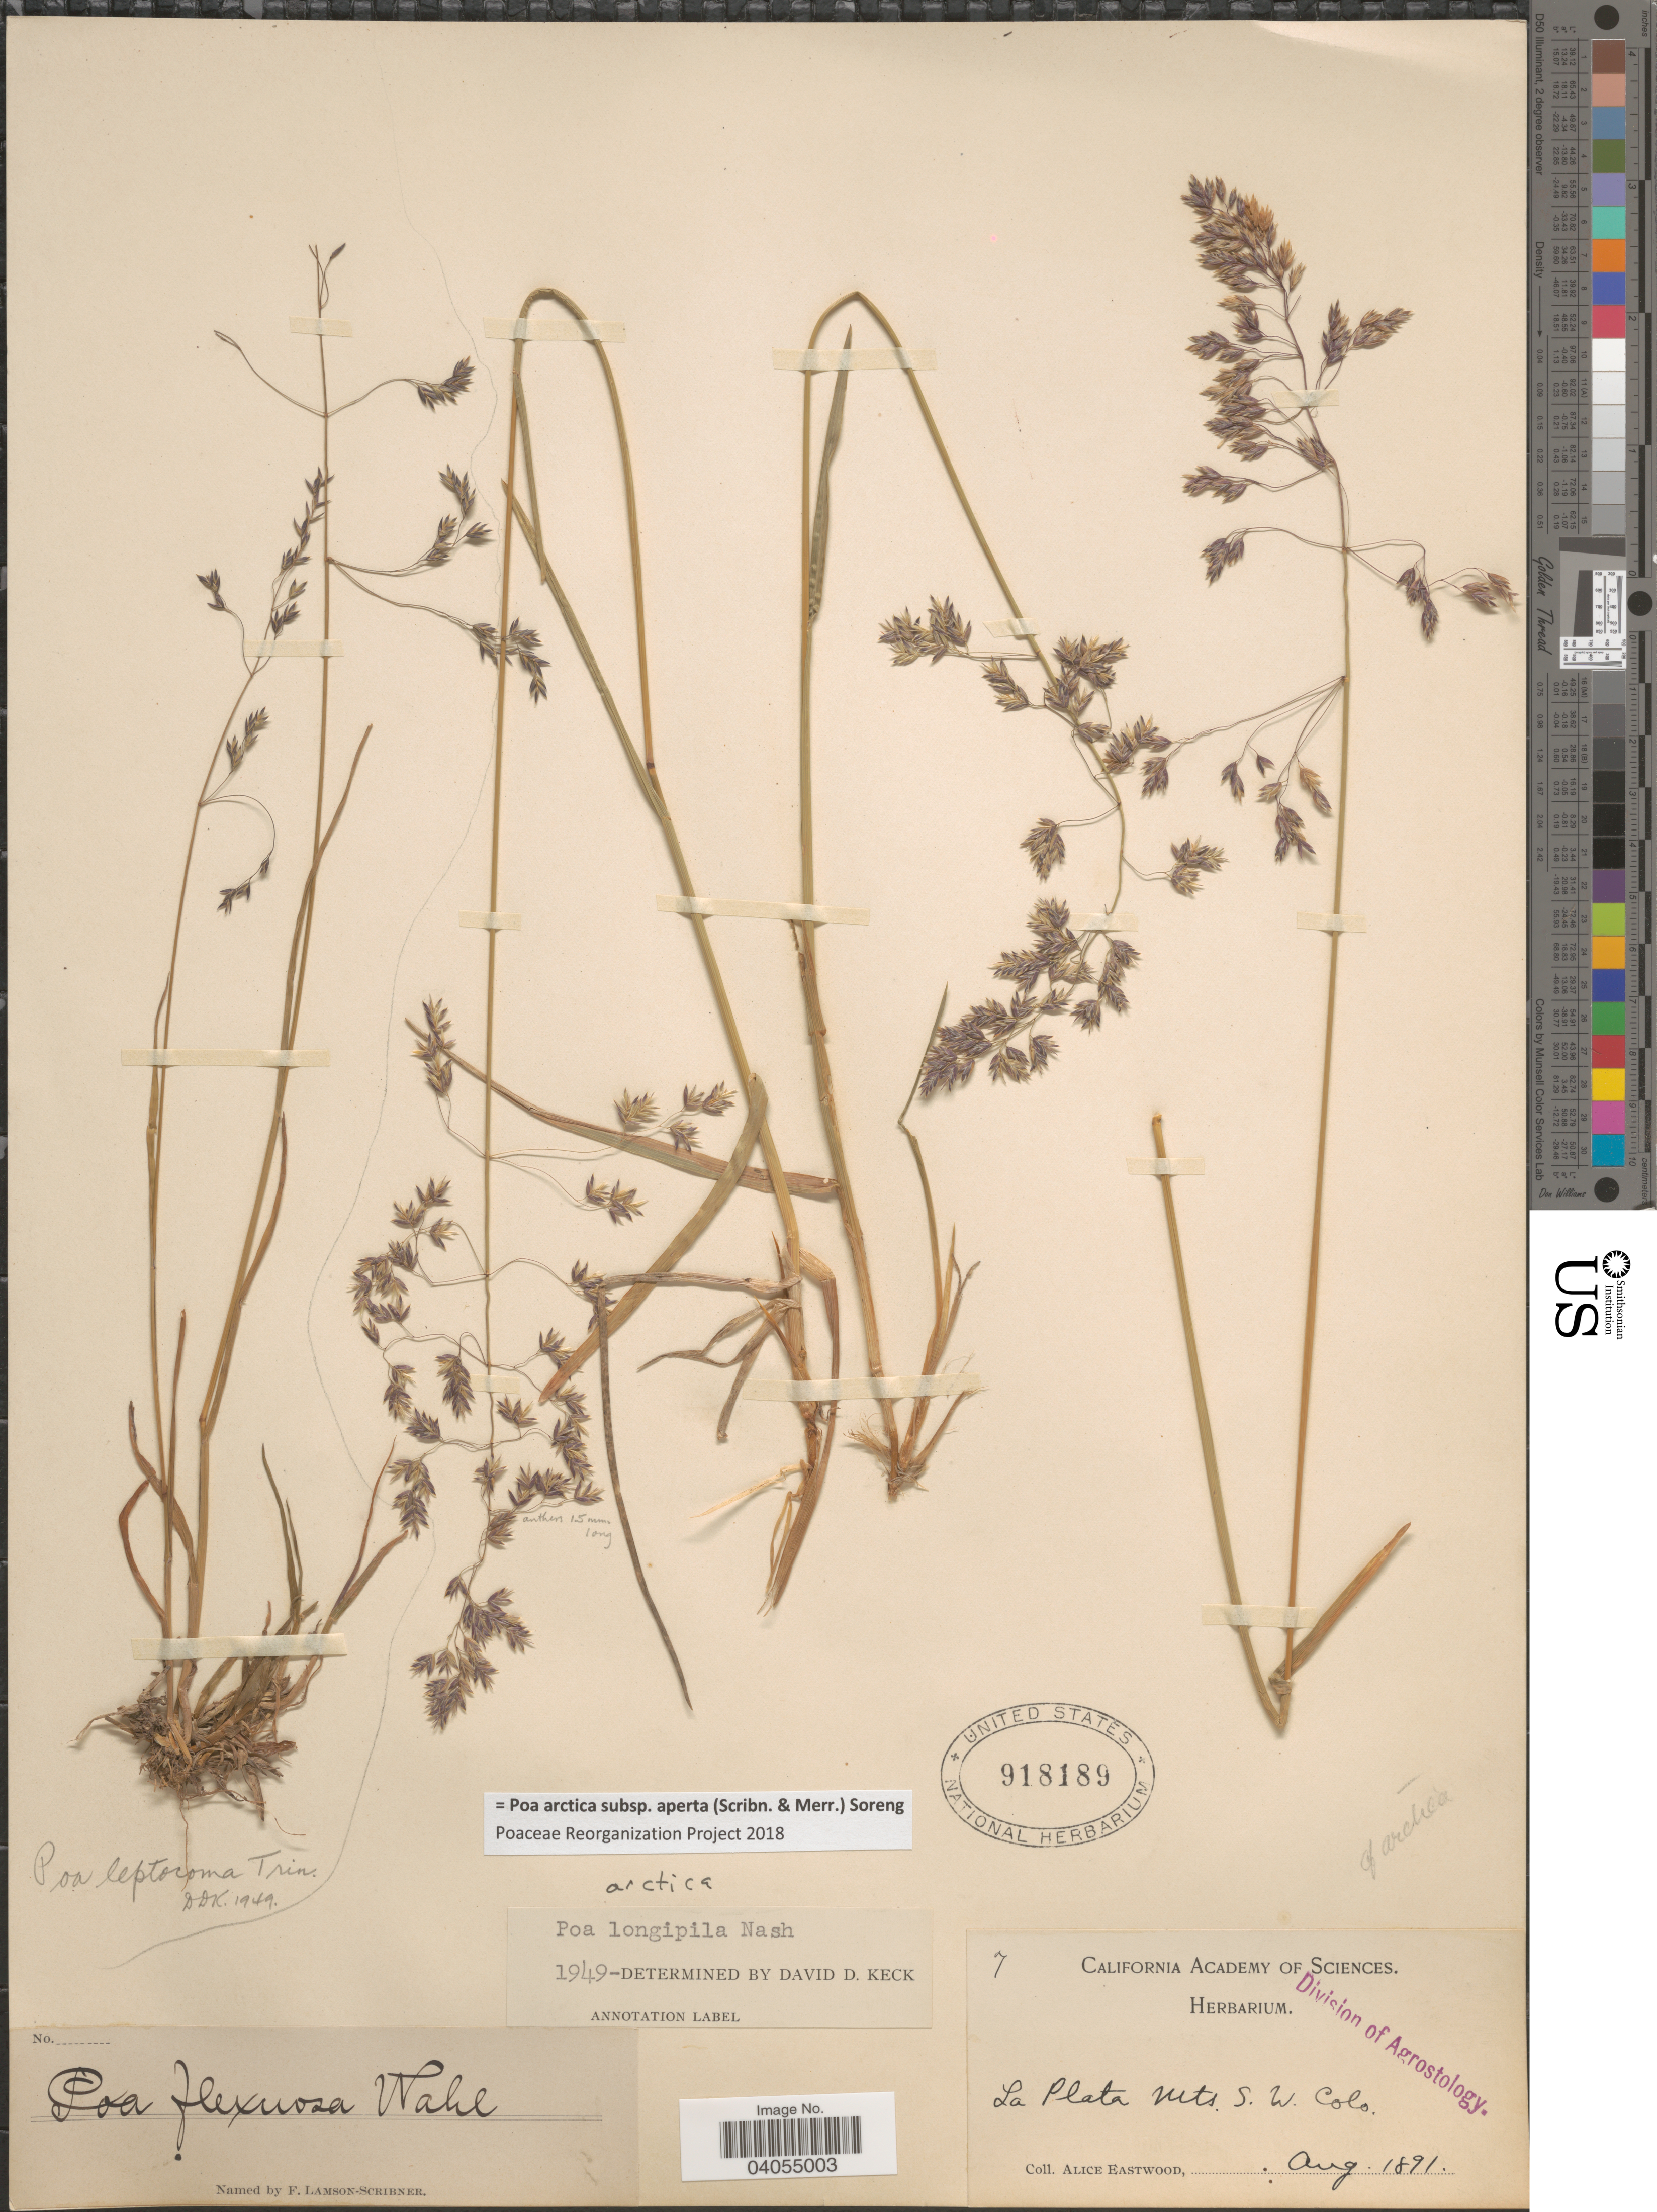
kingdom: Plantae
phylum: Tracheophyta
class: Liliopsida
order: Poales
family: Poaceae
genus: Poa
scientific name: Poa arctica subsp. aperta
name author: (Scribn. & Merr.) Soreng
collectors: A. Eastwood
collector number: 7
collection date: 1891-08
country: United States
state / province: Colorado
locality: La Plata Mts. S.W. Colo.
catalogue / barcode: US 918189